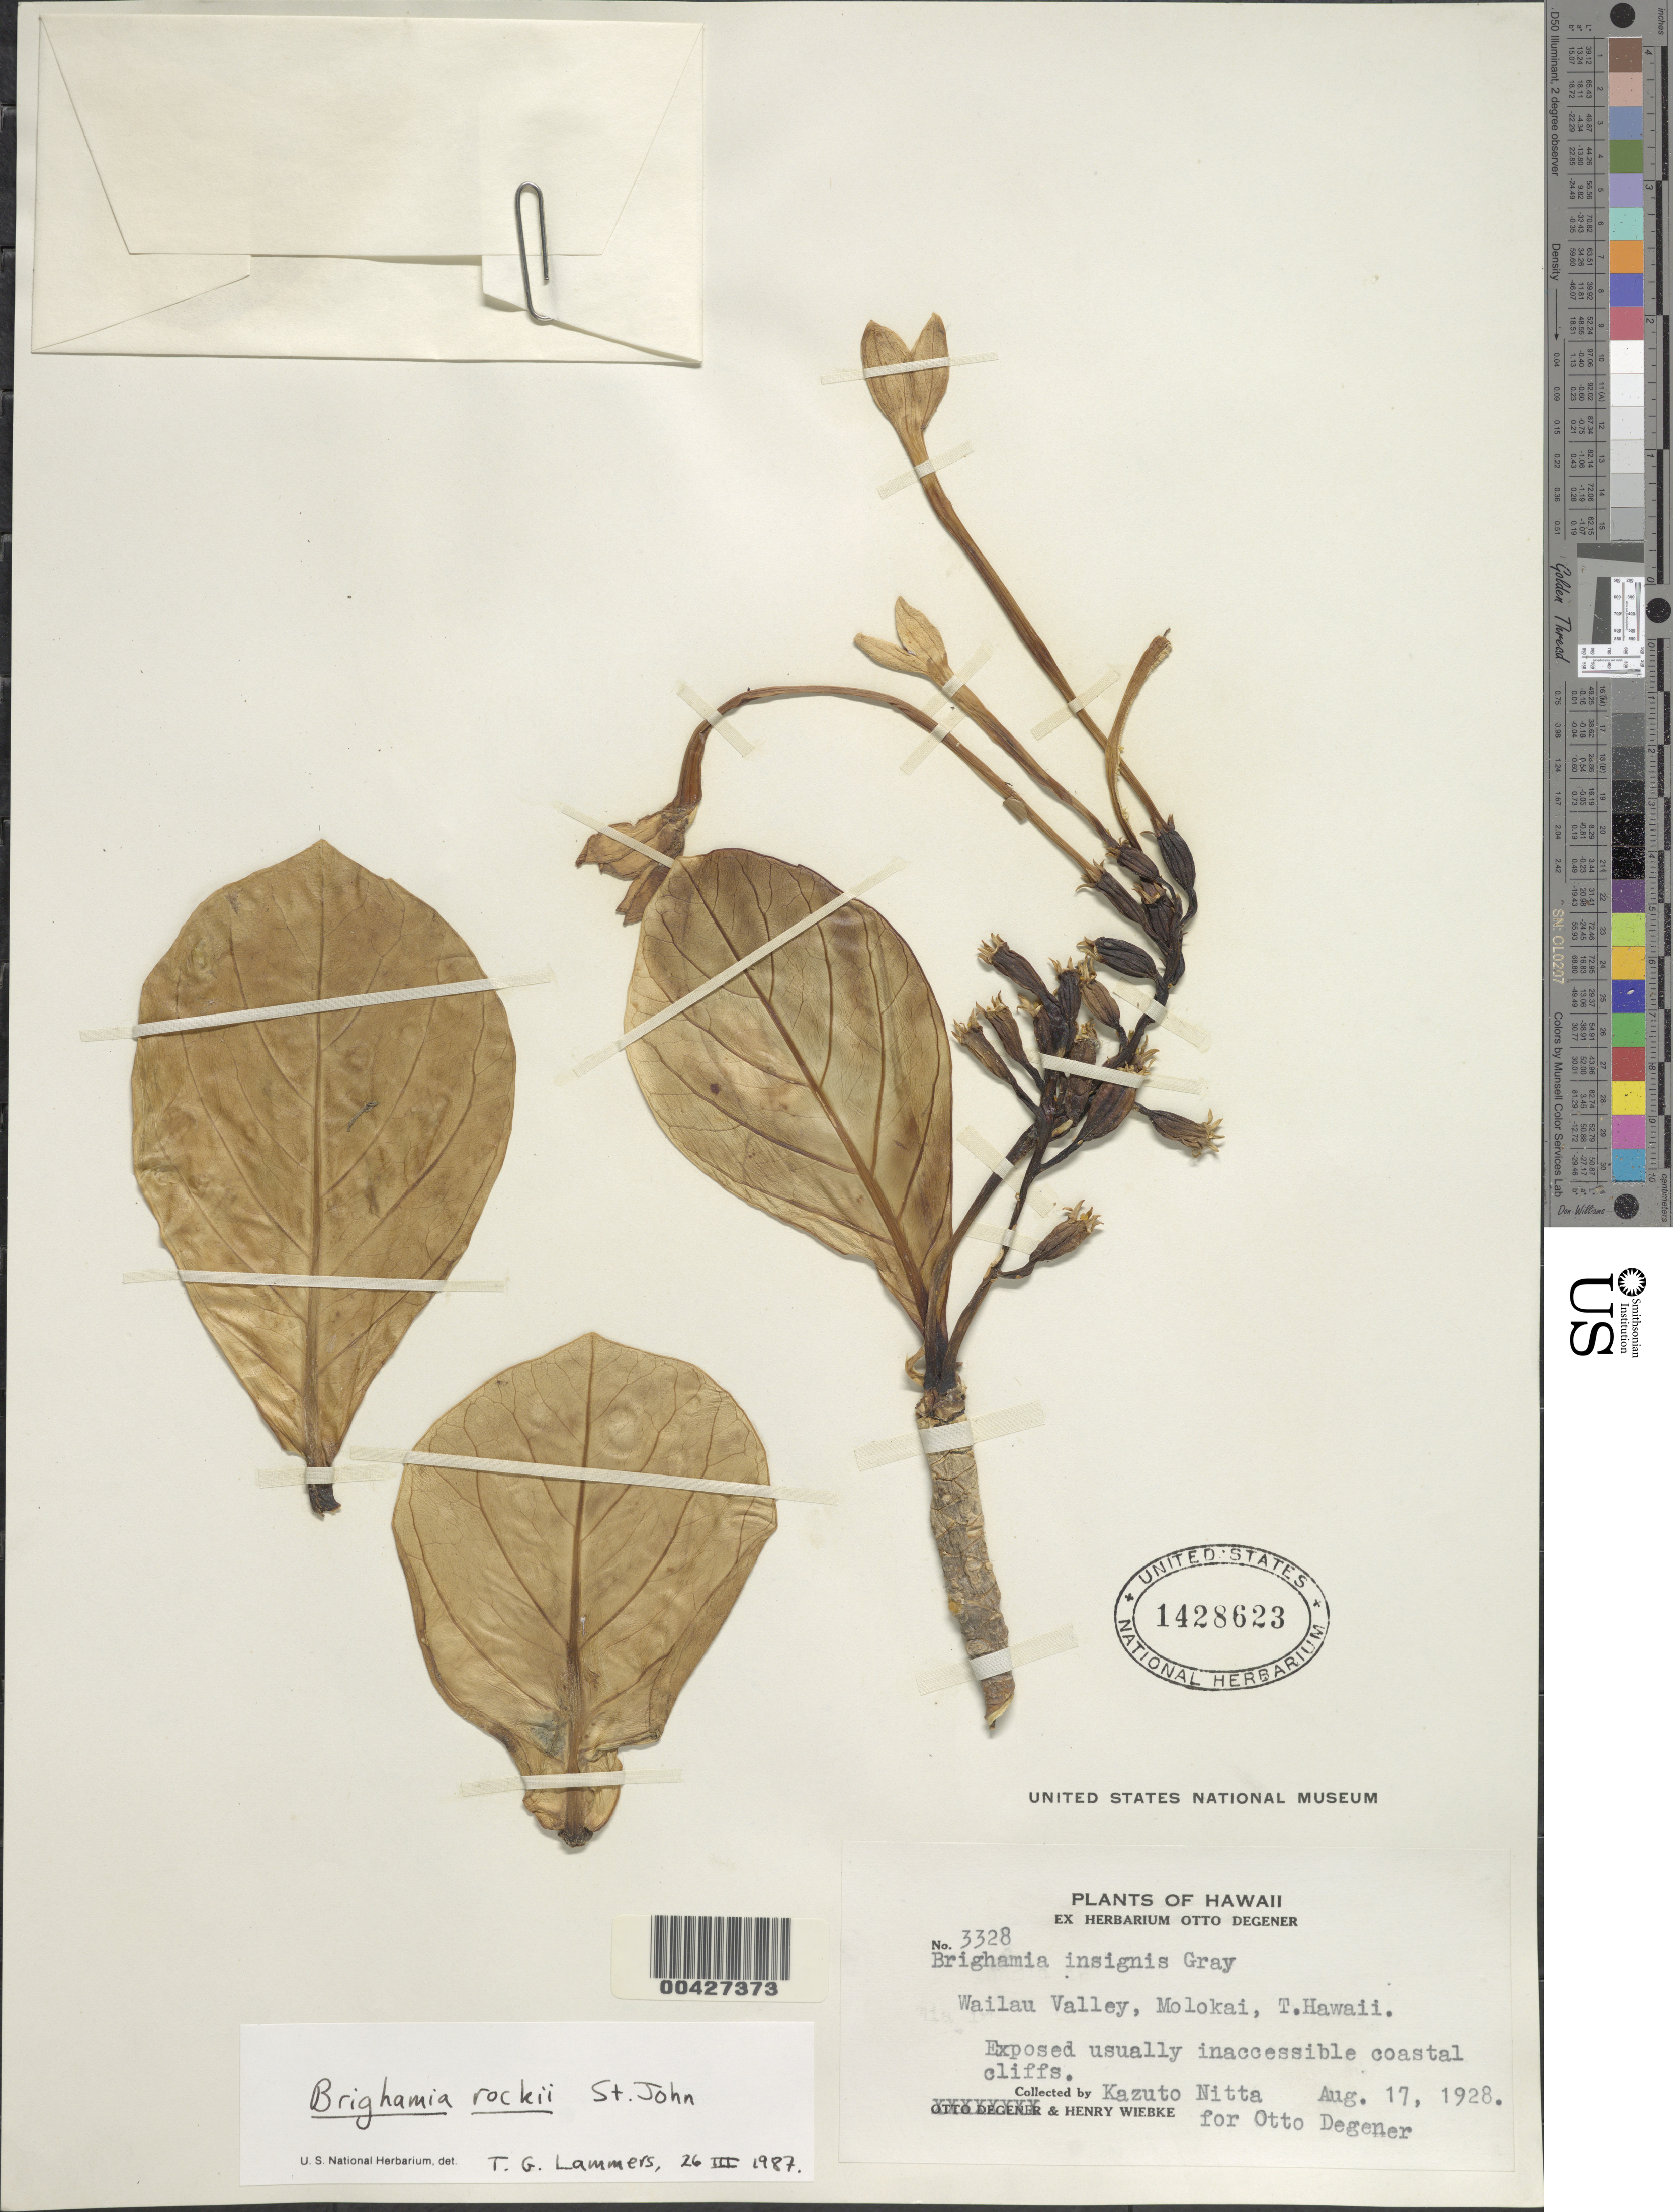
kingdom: Plantae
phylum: Tracheophyta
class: Magnoliopsida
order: Asterales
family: Campanulaceae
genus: Brighamia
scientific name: Brighamia rockii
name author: H. St. John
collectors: K. Nitta, H. Wiebke & O. Degener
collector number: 3328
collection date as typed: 17 Aug 1928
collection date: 1928-08-17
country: United States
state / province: Hawaii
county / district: Maui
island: Moloka'i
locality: Wailau Valle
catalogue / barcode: US 1428623